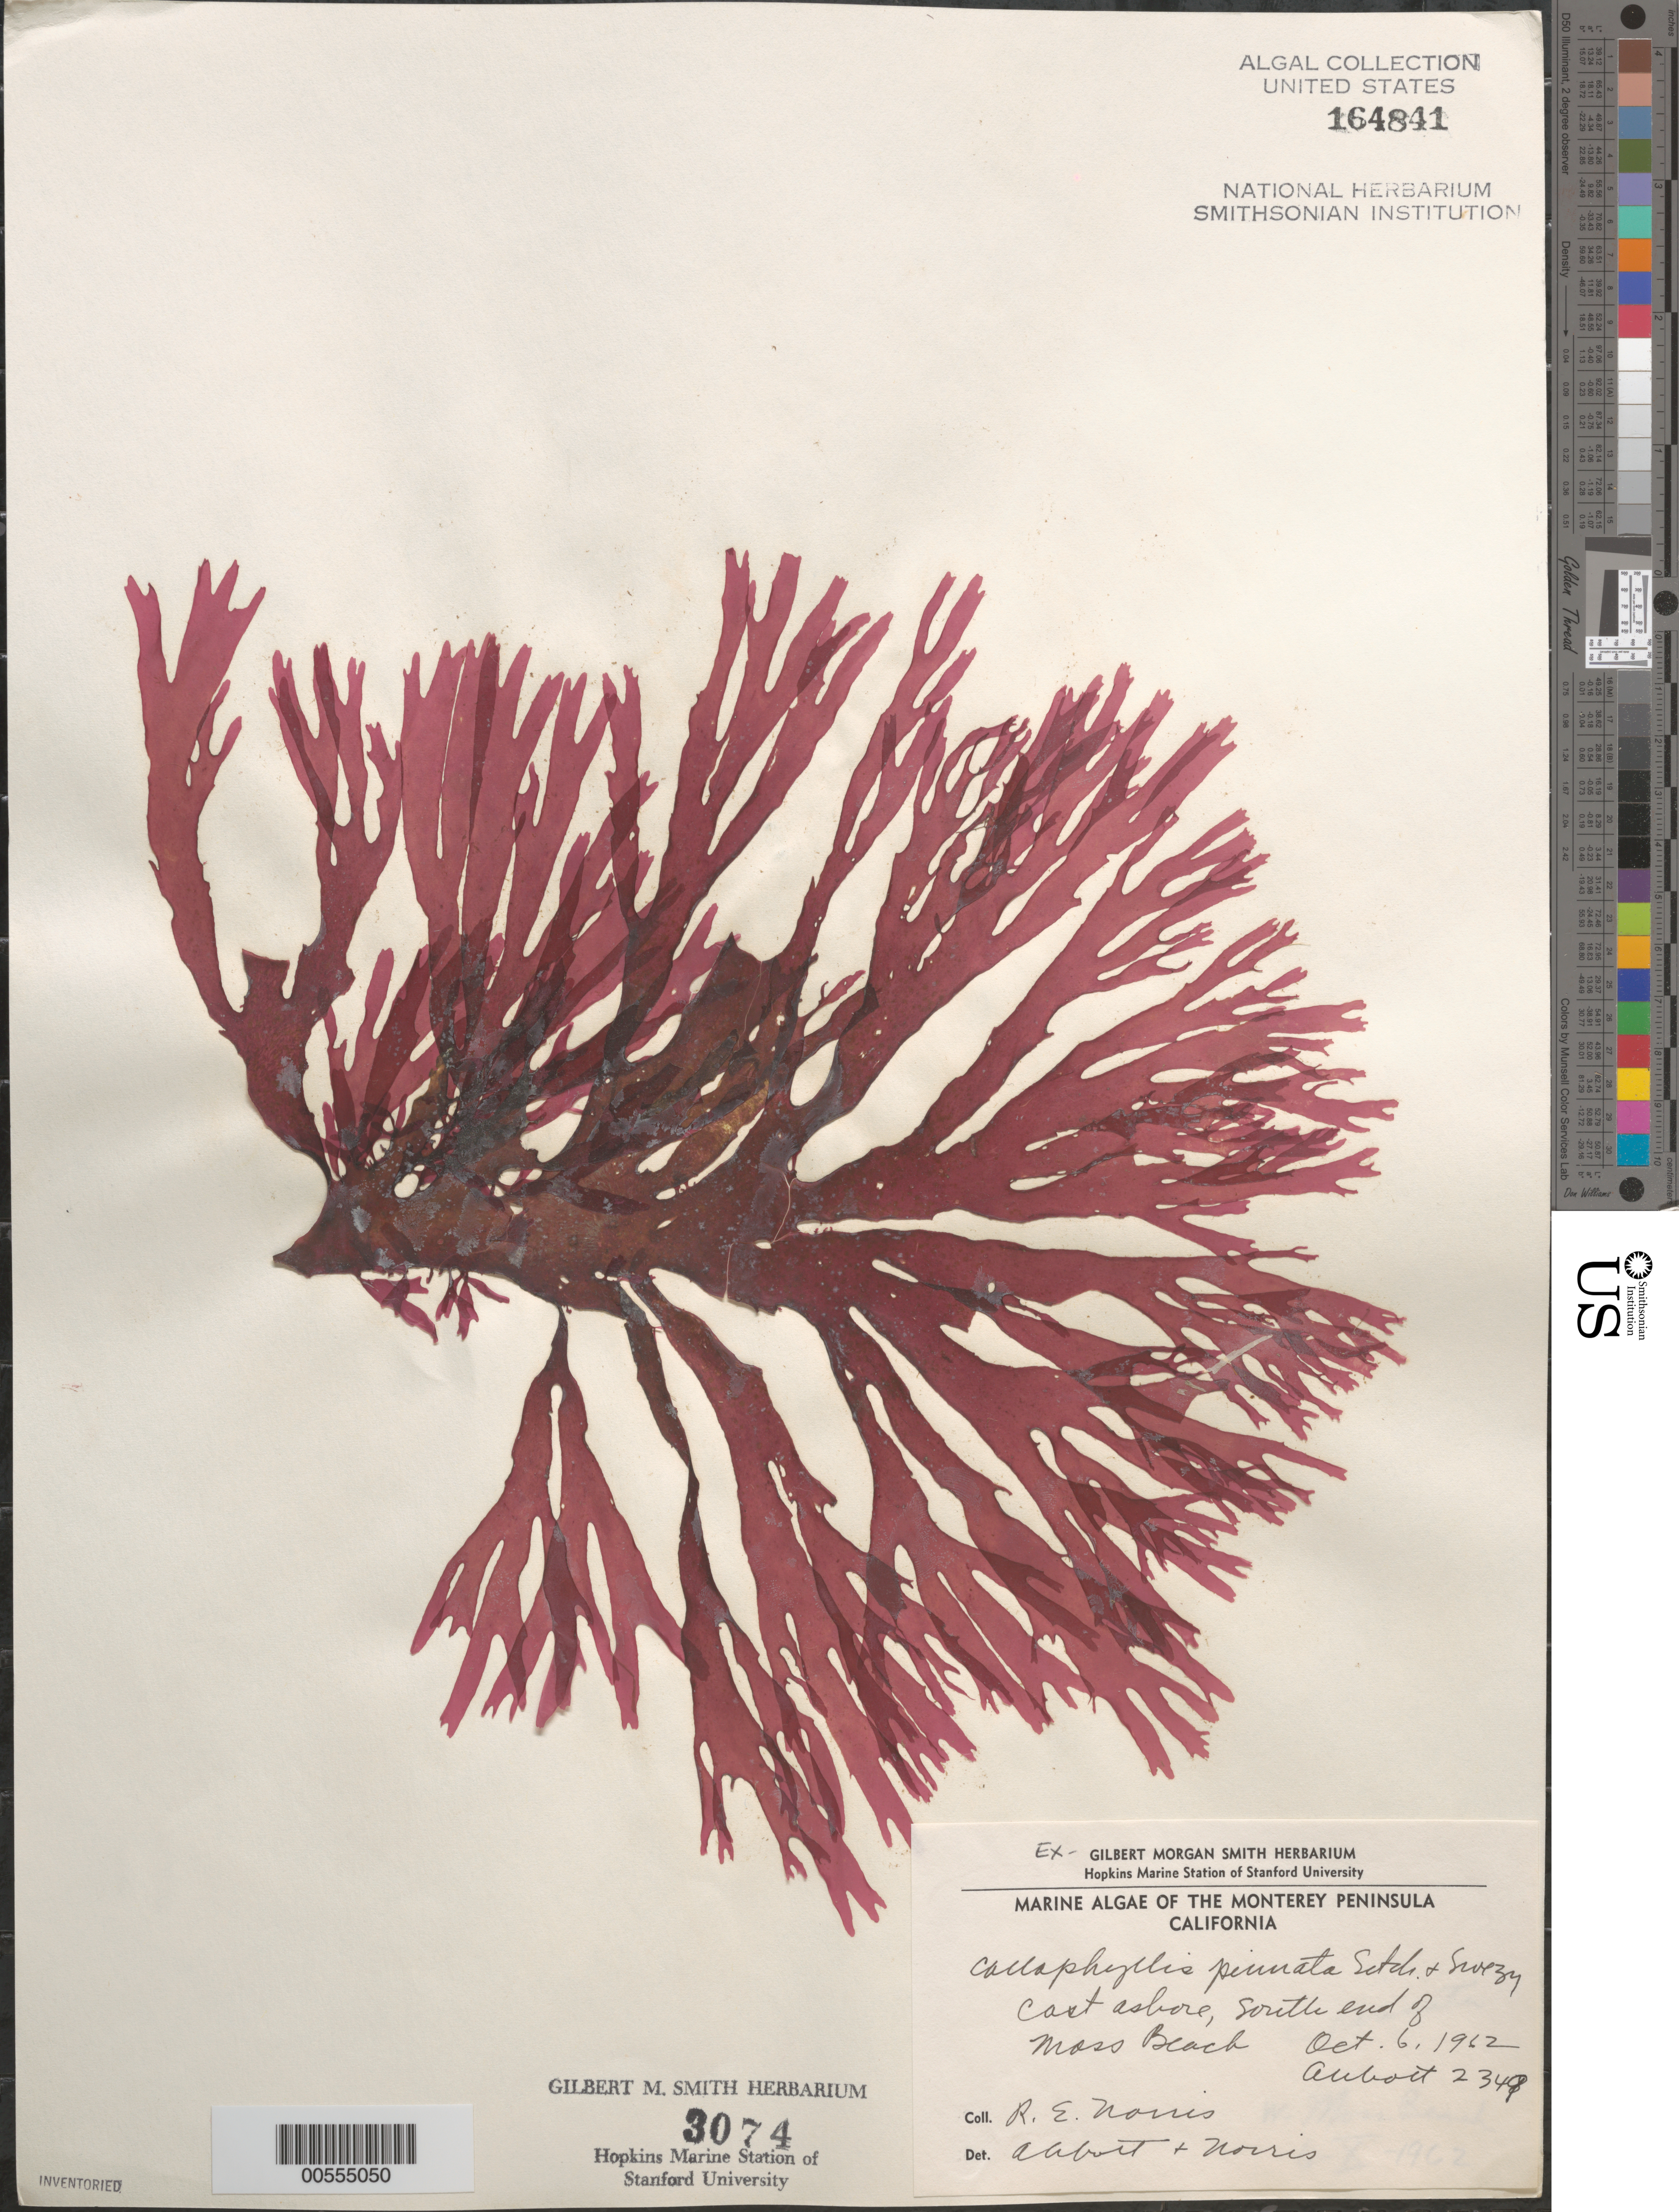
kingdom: Plantae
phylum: Rhodophyta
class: Florideophyceae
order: Gigartinales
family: Kallymeniaceae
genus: Callophyllis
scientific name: Callophyllis pinnata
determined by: Abbott, I. A.; Norris, R. E.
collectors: R. E. Norris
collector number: IAA 2349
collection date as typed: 06 Oct 1962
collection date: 1962-10-06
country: United States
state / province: California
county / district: Monterey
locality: Moss Beach, south end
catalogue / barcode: US 164841